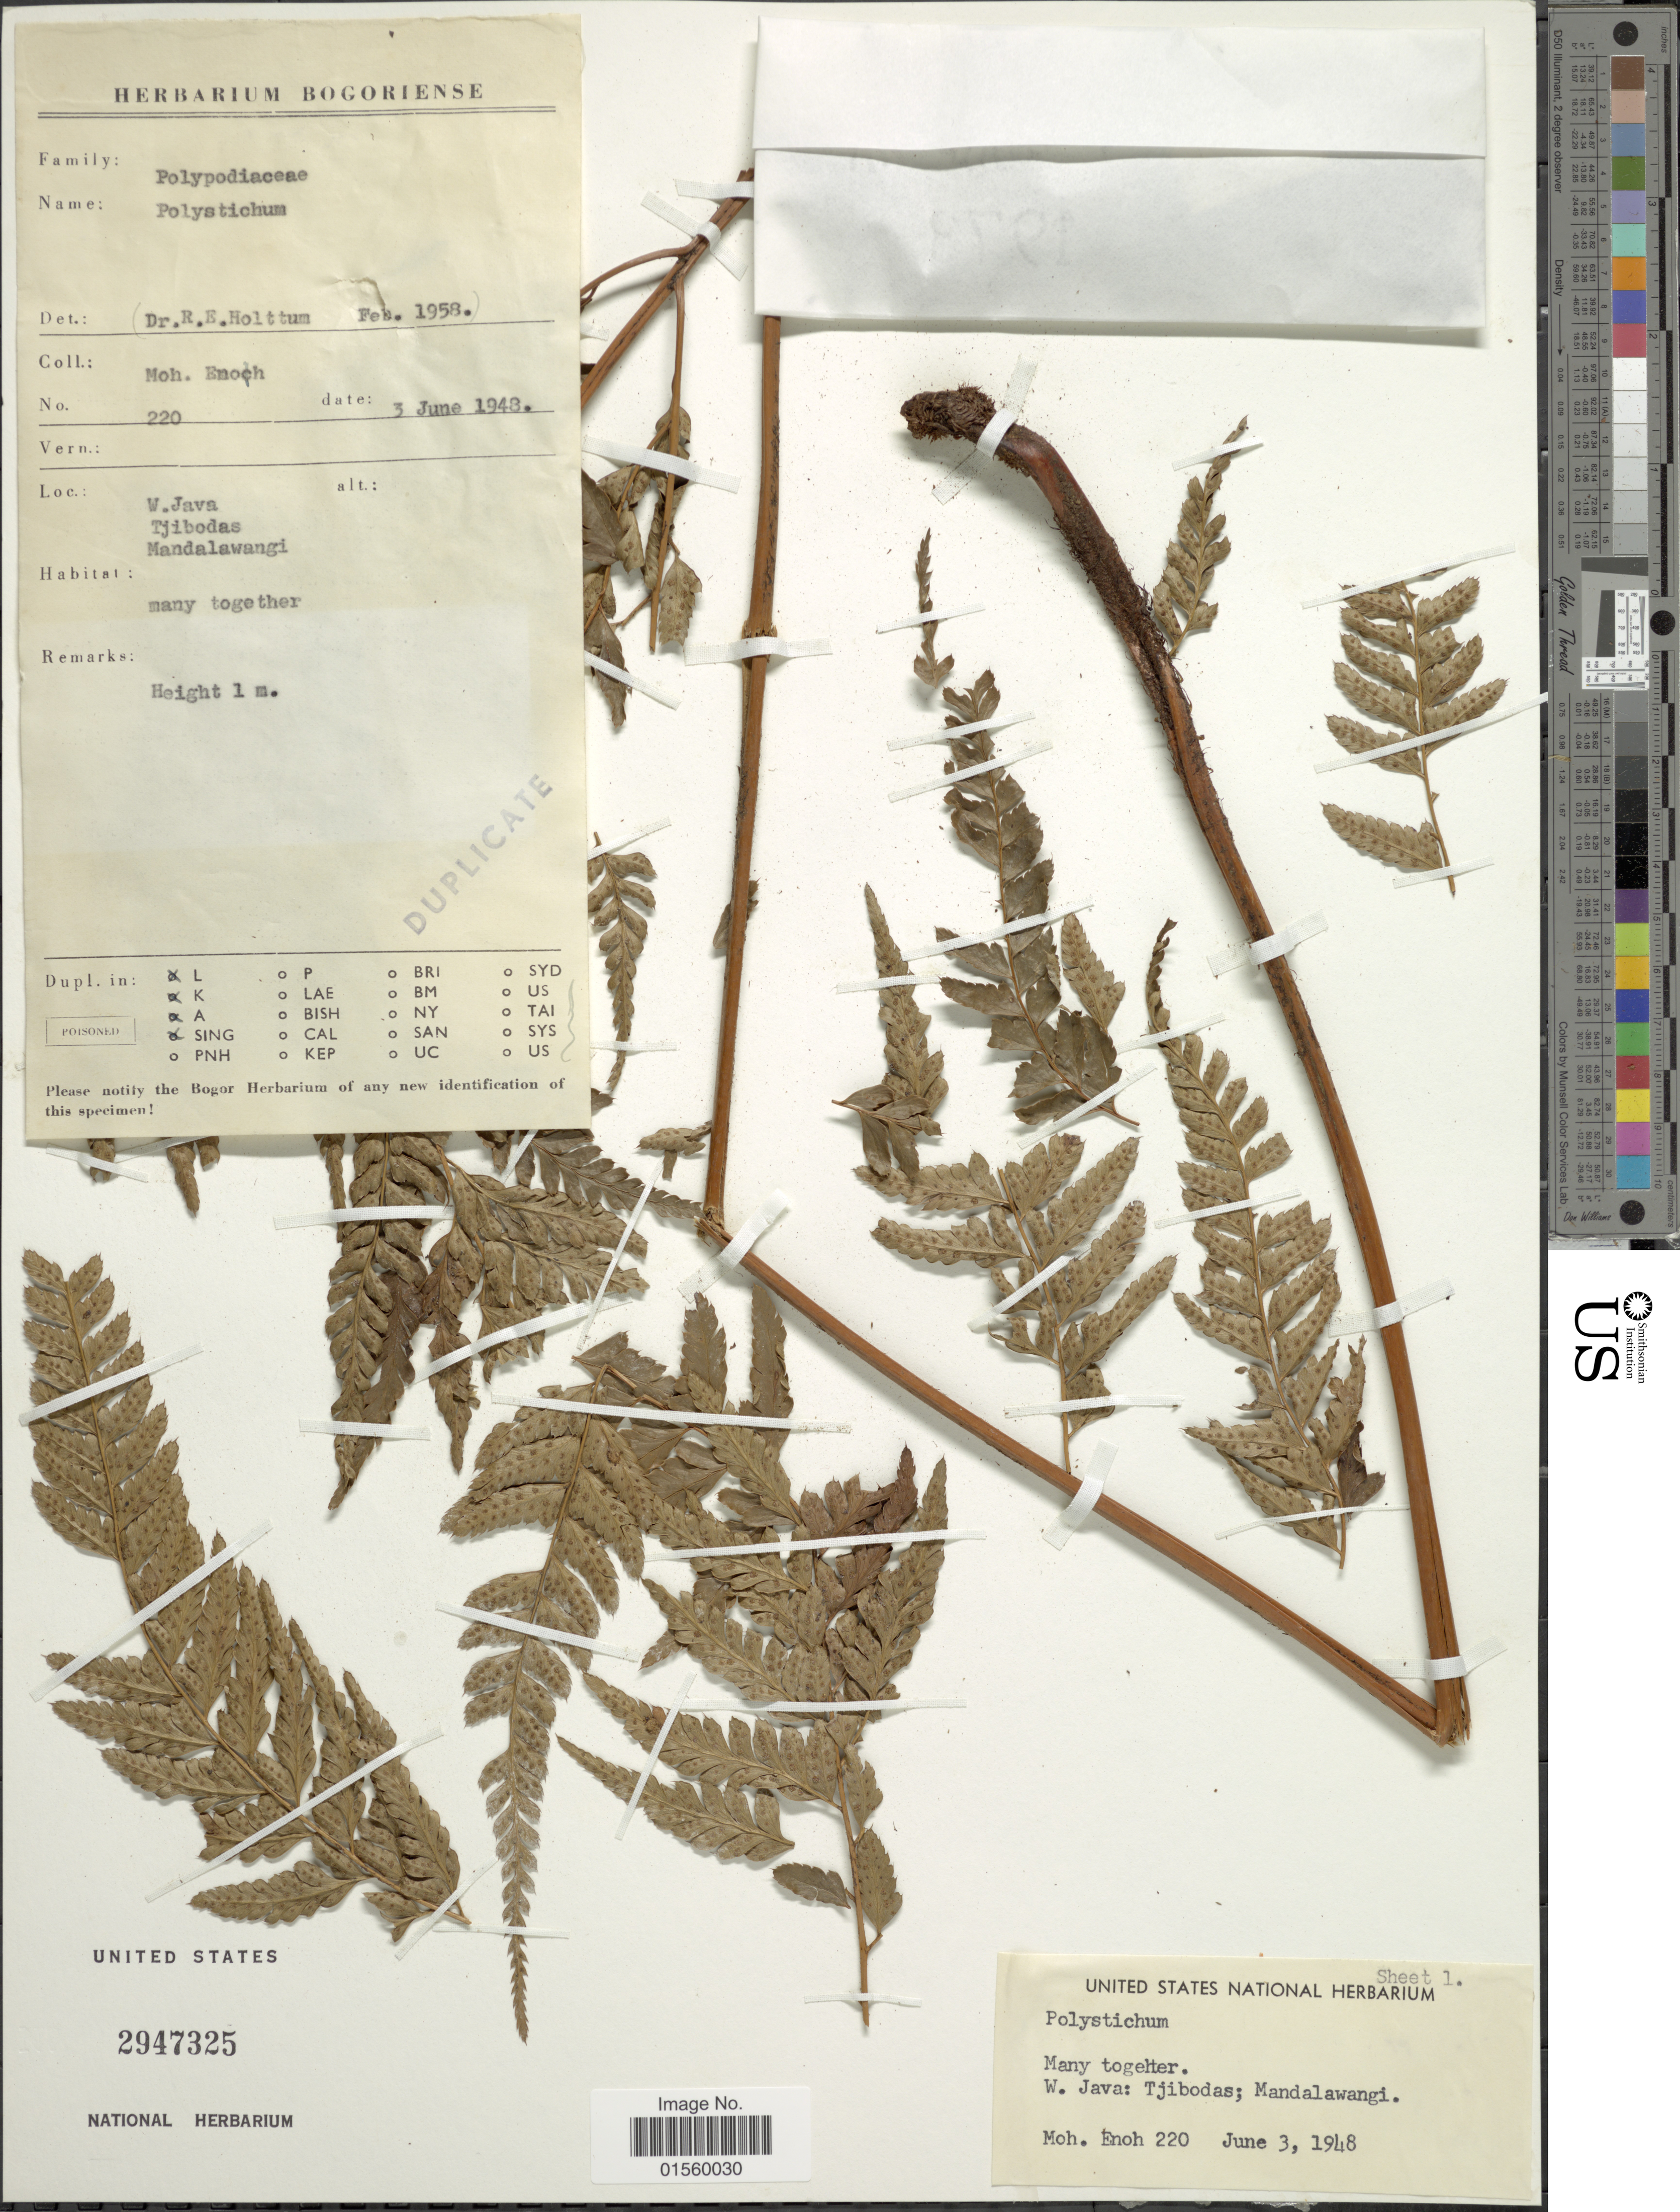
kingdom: Plantae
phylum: Tracheophyta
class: Polypodiopsida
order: Polypodiales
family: Dryopteridaceae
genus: Polystichum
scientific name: Polystichum sp.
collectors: M. Enoh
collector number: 220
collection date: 1948-06-03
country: Indonesia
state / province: Java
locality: W. Java: Tjibodas; Mandalawangi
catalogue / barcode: US 2947325